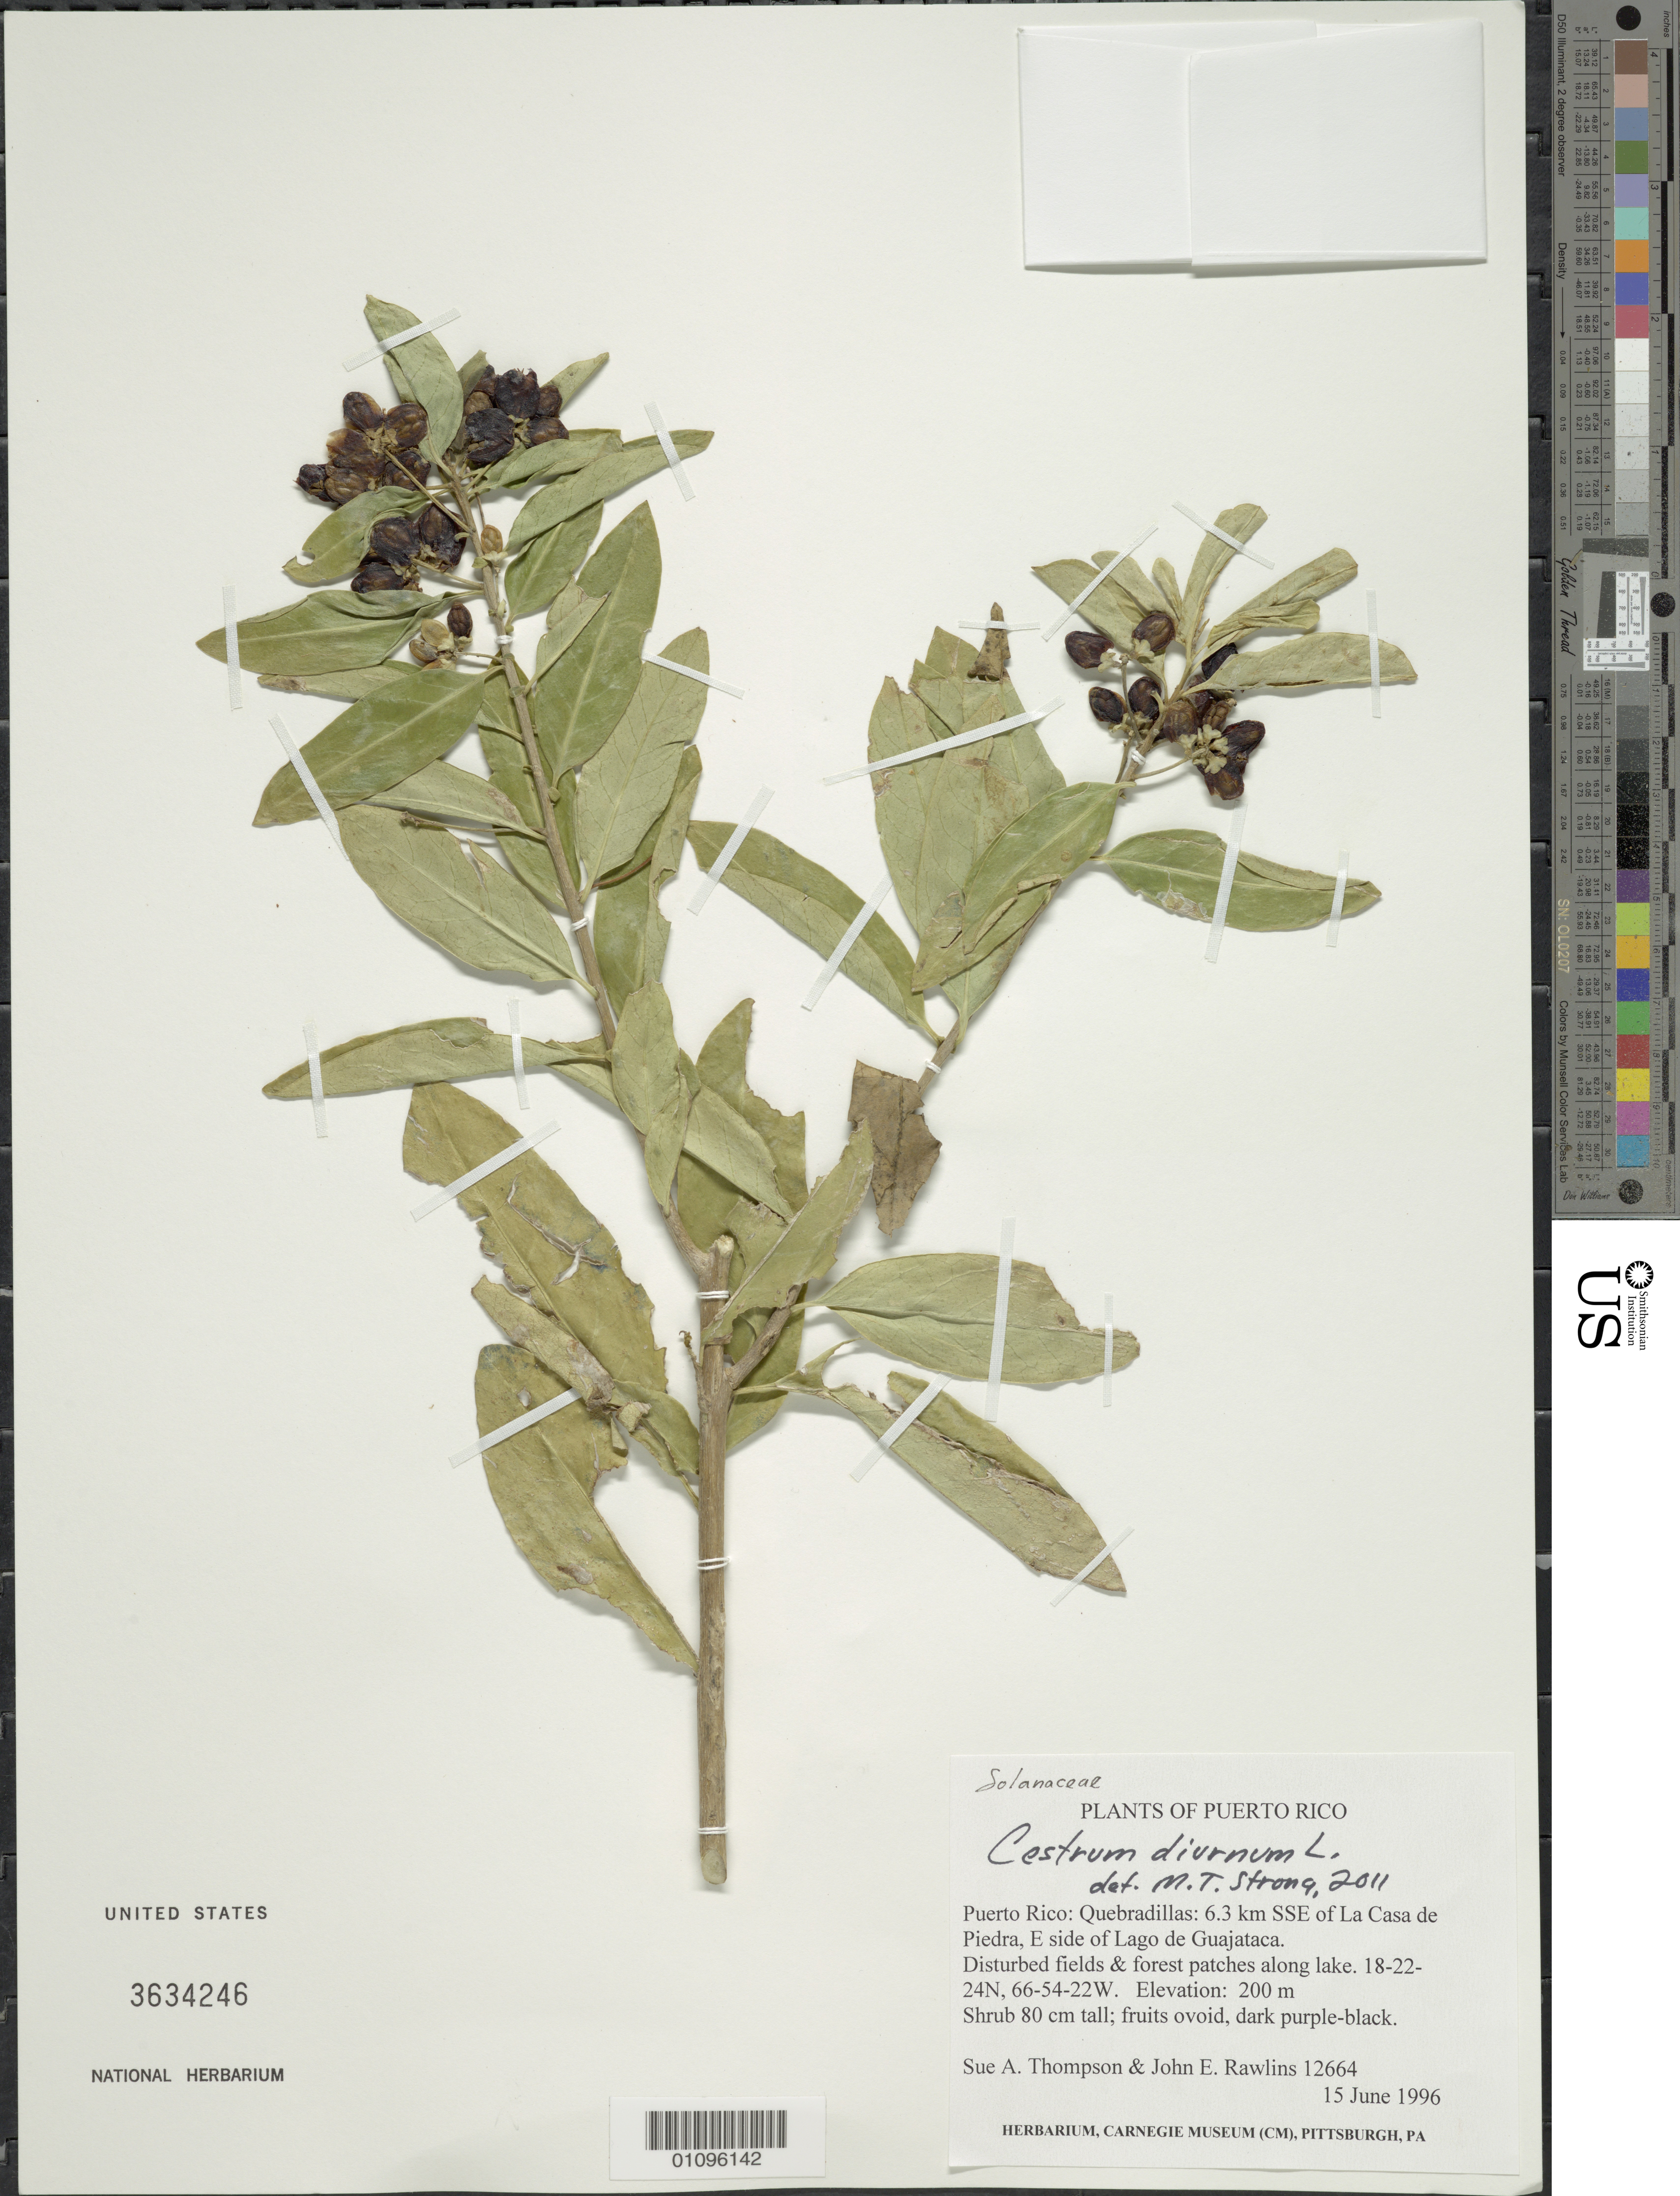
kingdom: Plantae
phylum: Tracheophyta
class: Magnoliopsida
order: Solanales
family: Solanaceae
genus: Cestrum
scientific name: Cestrum diurnum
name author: L.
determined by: Strong, M. T., (US), Smithsonian Institution - National Museum of Natural History (UNITED STATES)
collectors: S. A. Thompson & J. Rawlins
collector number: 12664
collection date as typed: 15 Jun 1996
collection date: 1996-06-15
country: Puerto Rico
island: Puerto Rico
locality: Quebradillas, 6.3 km SSE of La Casa de Piedra, E side of Lago de Guajataca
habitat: Disturbed fields and forest patches along lake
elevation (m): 200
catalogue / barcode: US 3634246